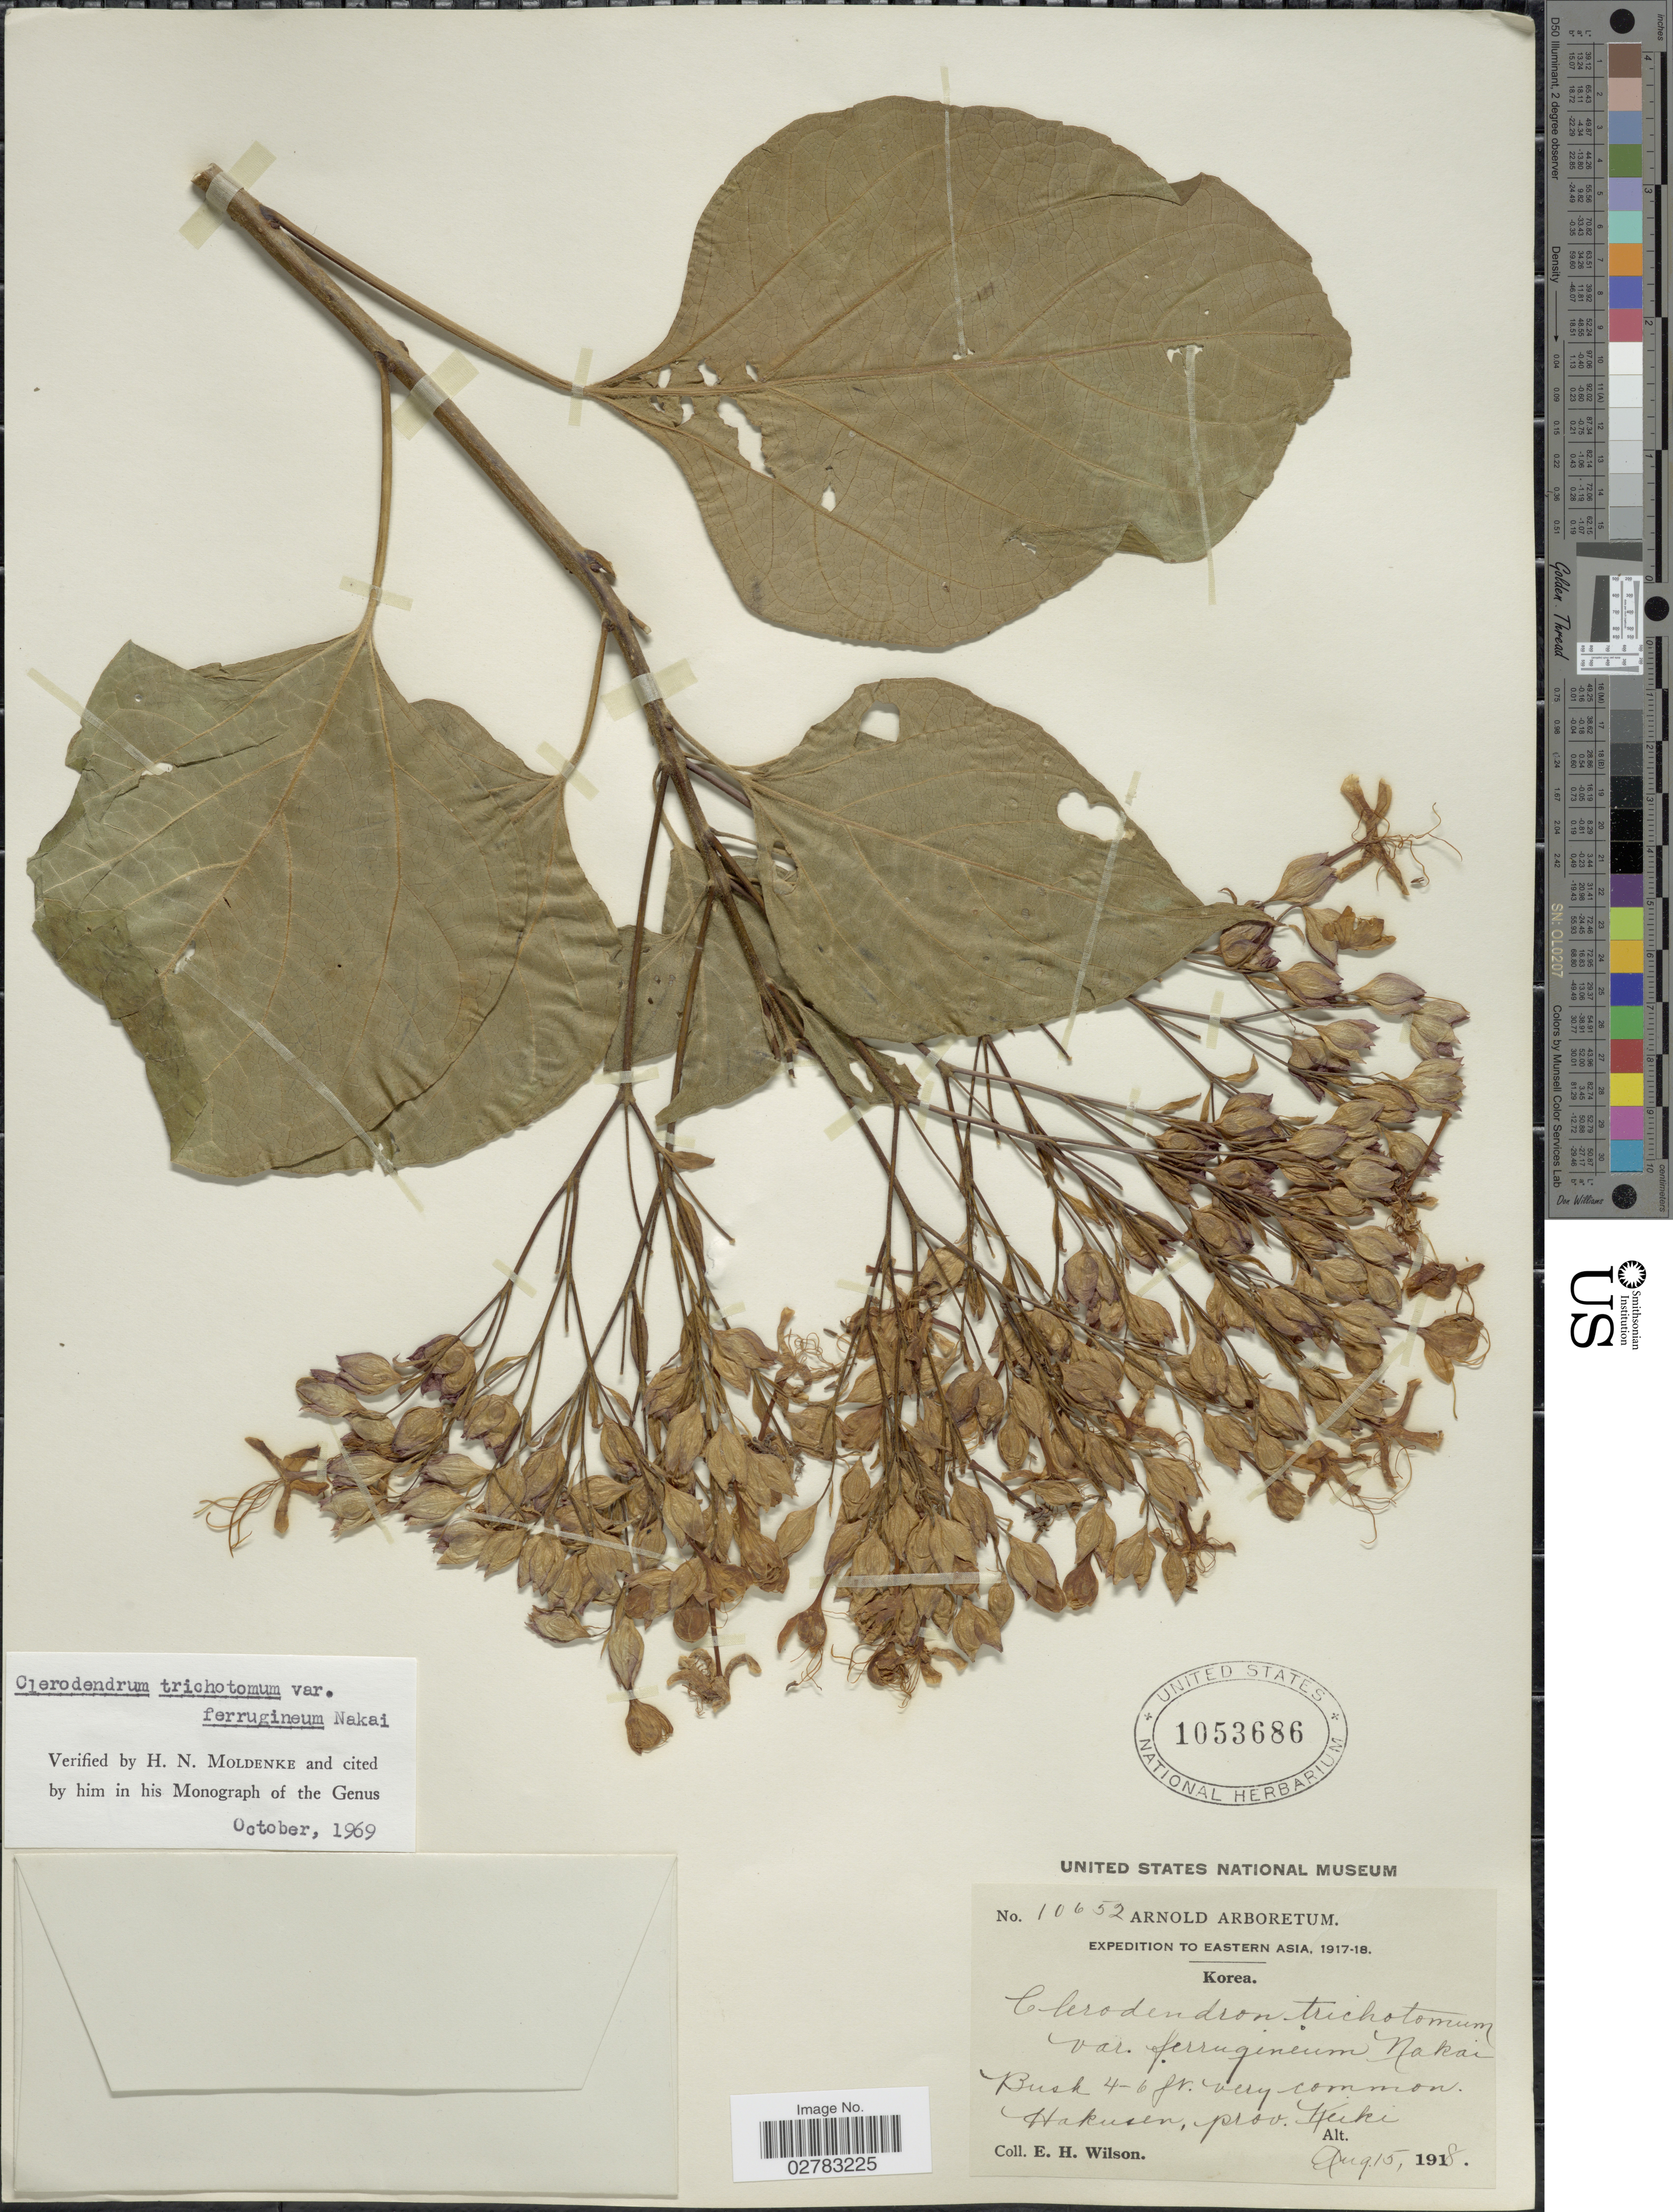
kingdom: Plantae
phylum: Tracheophyta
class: Magnoliopsida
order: Lamiales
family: Lamiaceae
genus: Clerodendrum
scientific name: Clerodendrum trichotomum var. ferrugineum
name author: Nakai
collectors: E. Wilson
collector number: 10652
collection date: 1918-08-15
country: North Korea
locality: Eastern Asia, Korea, Hakusen, prov. Keiki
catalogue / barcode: US 1053686